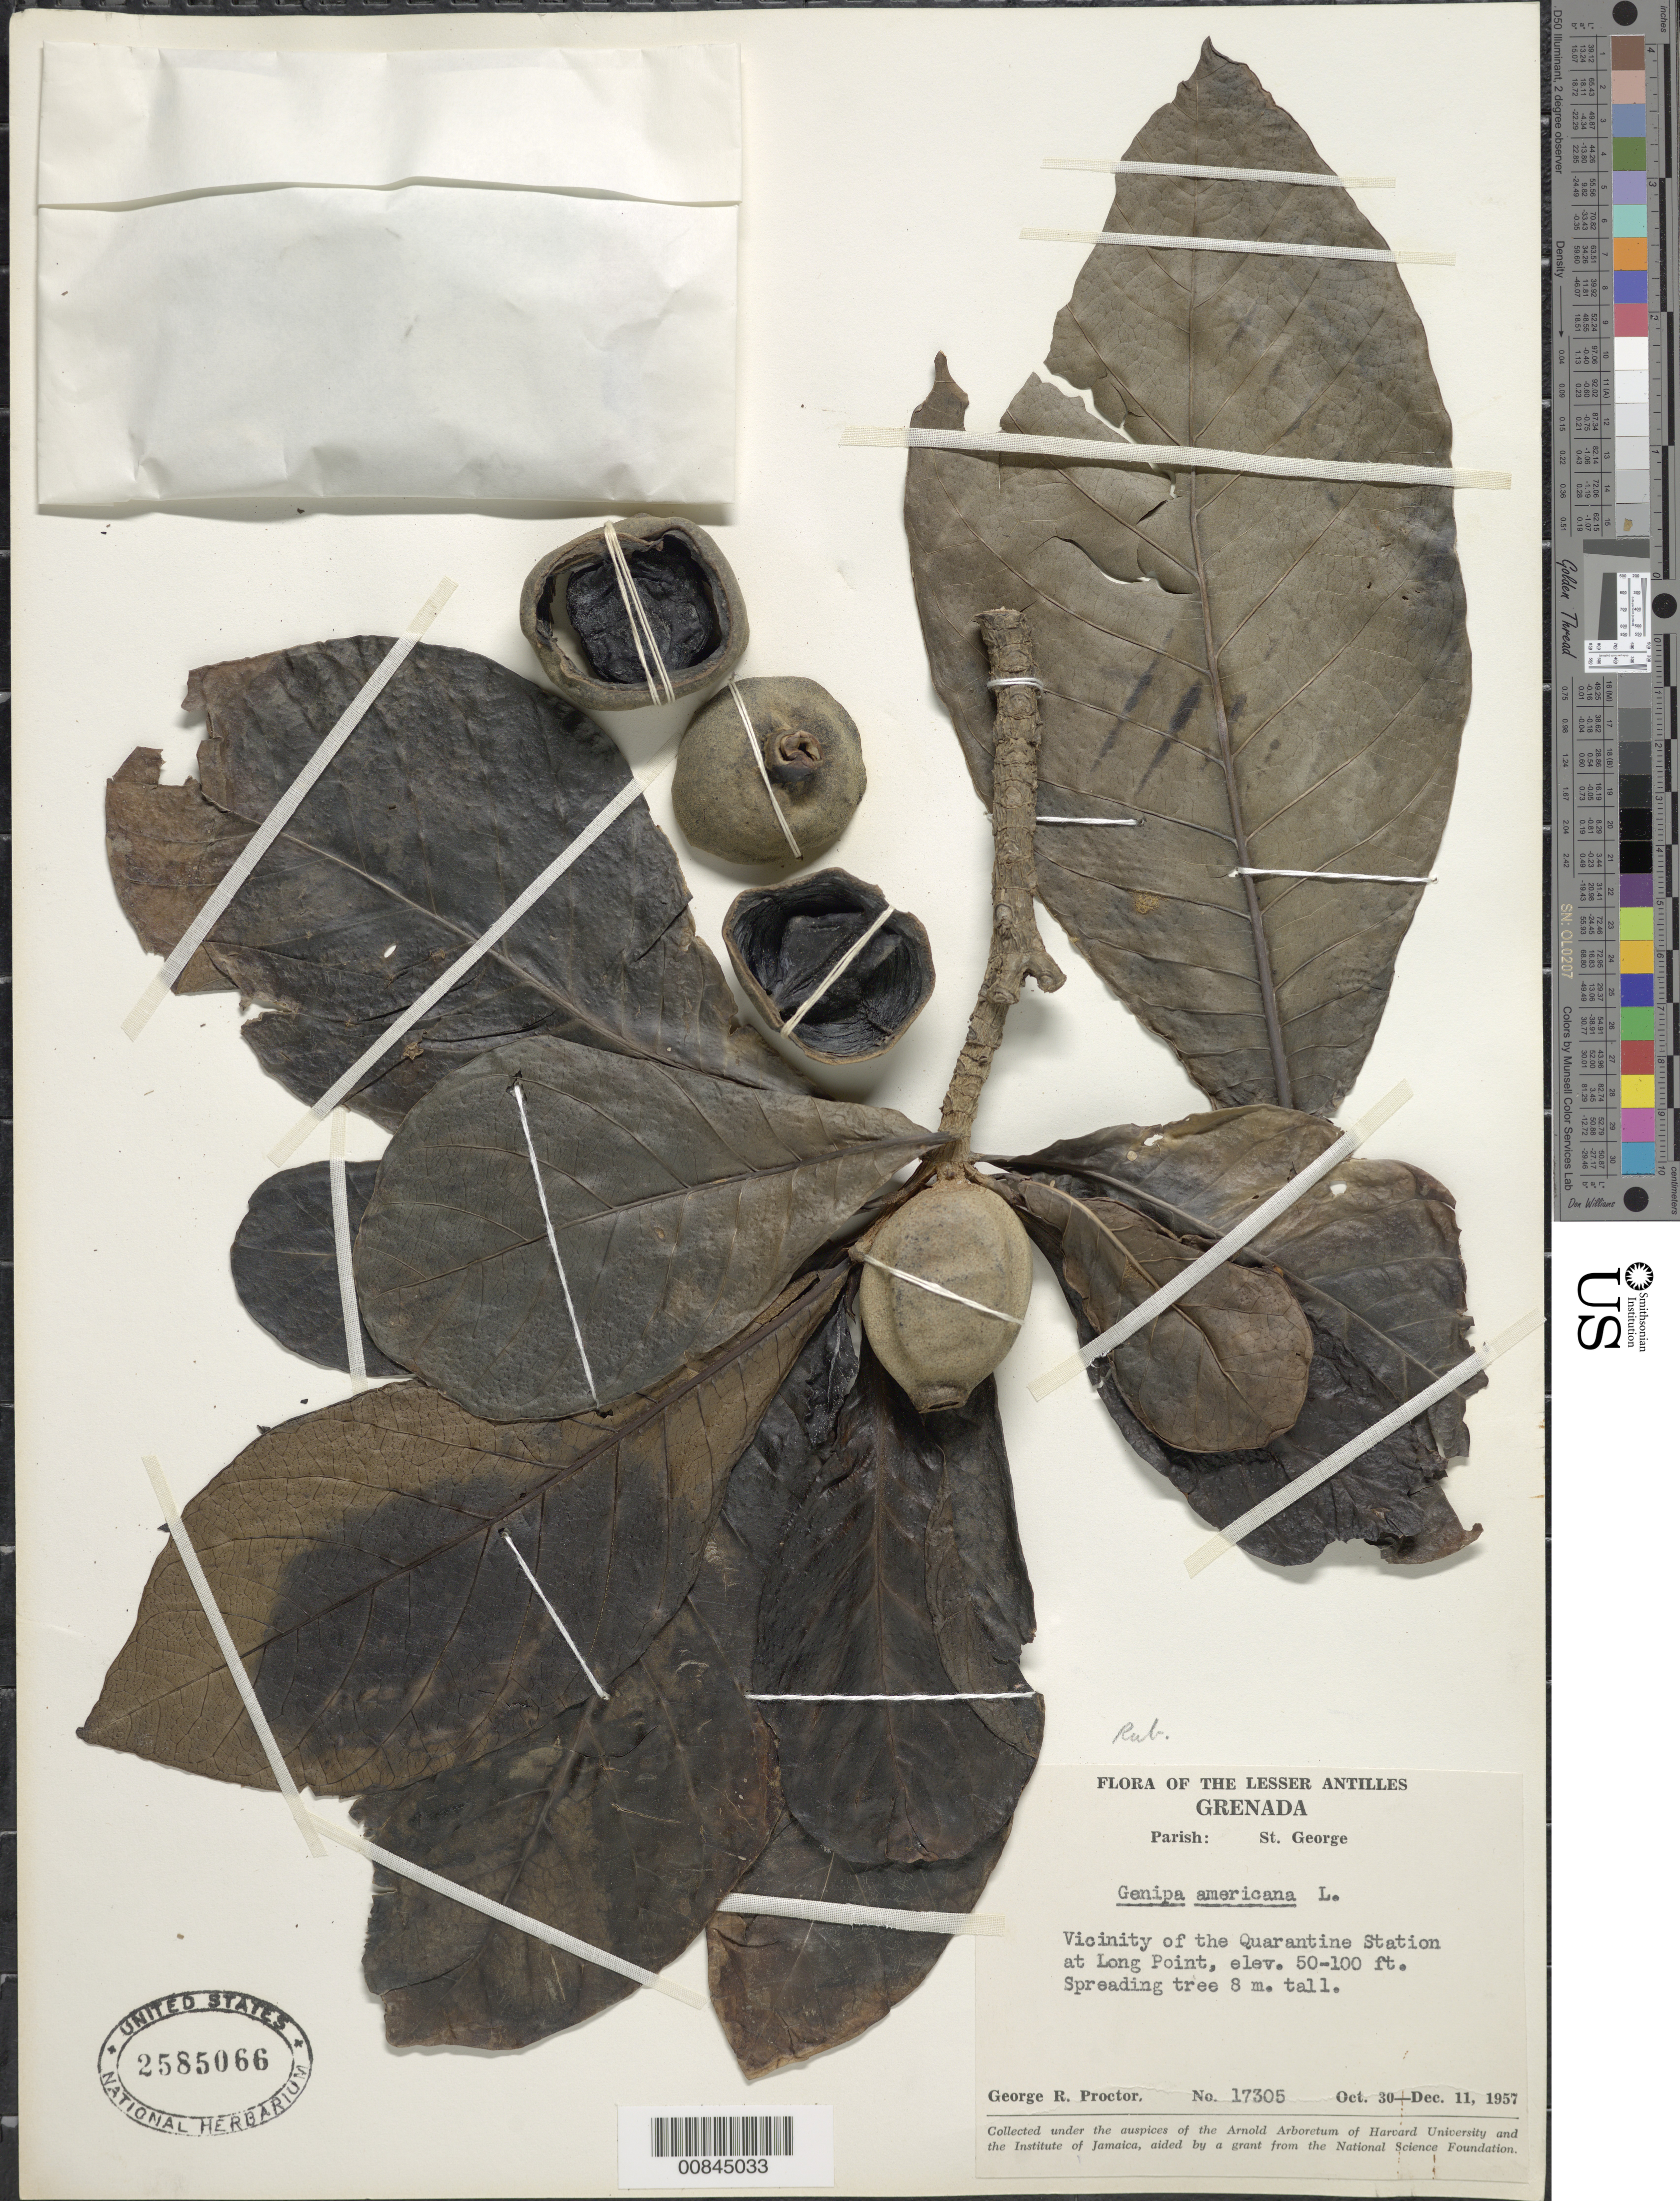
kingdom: Plantae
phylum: Tracheophyta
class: Magnoliopsida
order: Gentianales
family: Rubiaceae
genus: Genipa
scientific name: Genipa americana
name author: L.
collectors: G. R. Proctor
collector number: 17305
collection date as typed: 30 Oct 1957 to 11 Dec 1957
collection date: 1957-10-30/1957-12-11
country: Grenada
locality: Vicinity of the Quarantine Stationa at Long Point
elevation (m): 15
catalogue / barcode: US 2585066